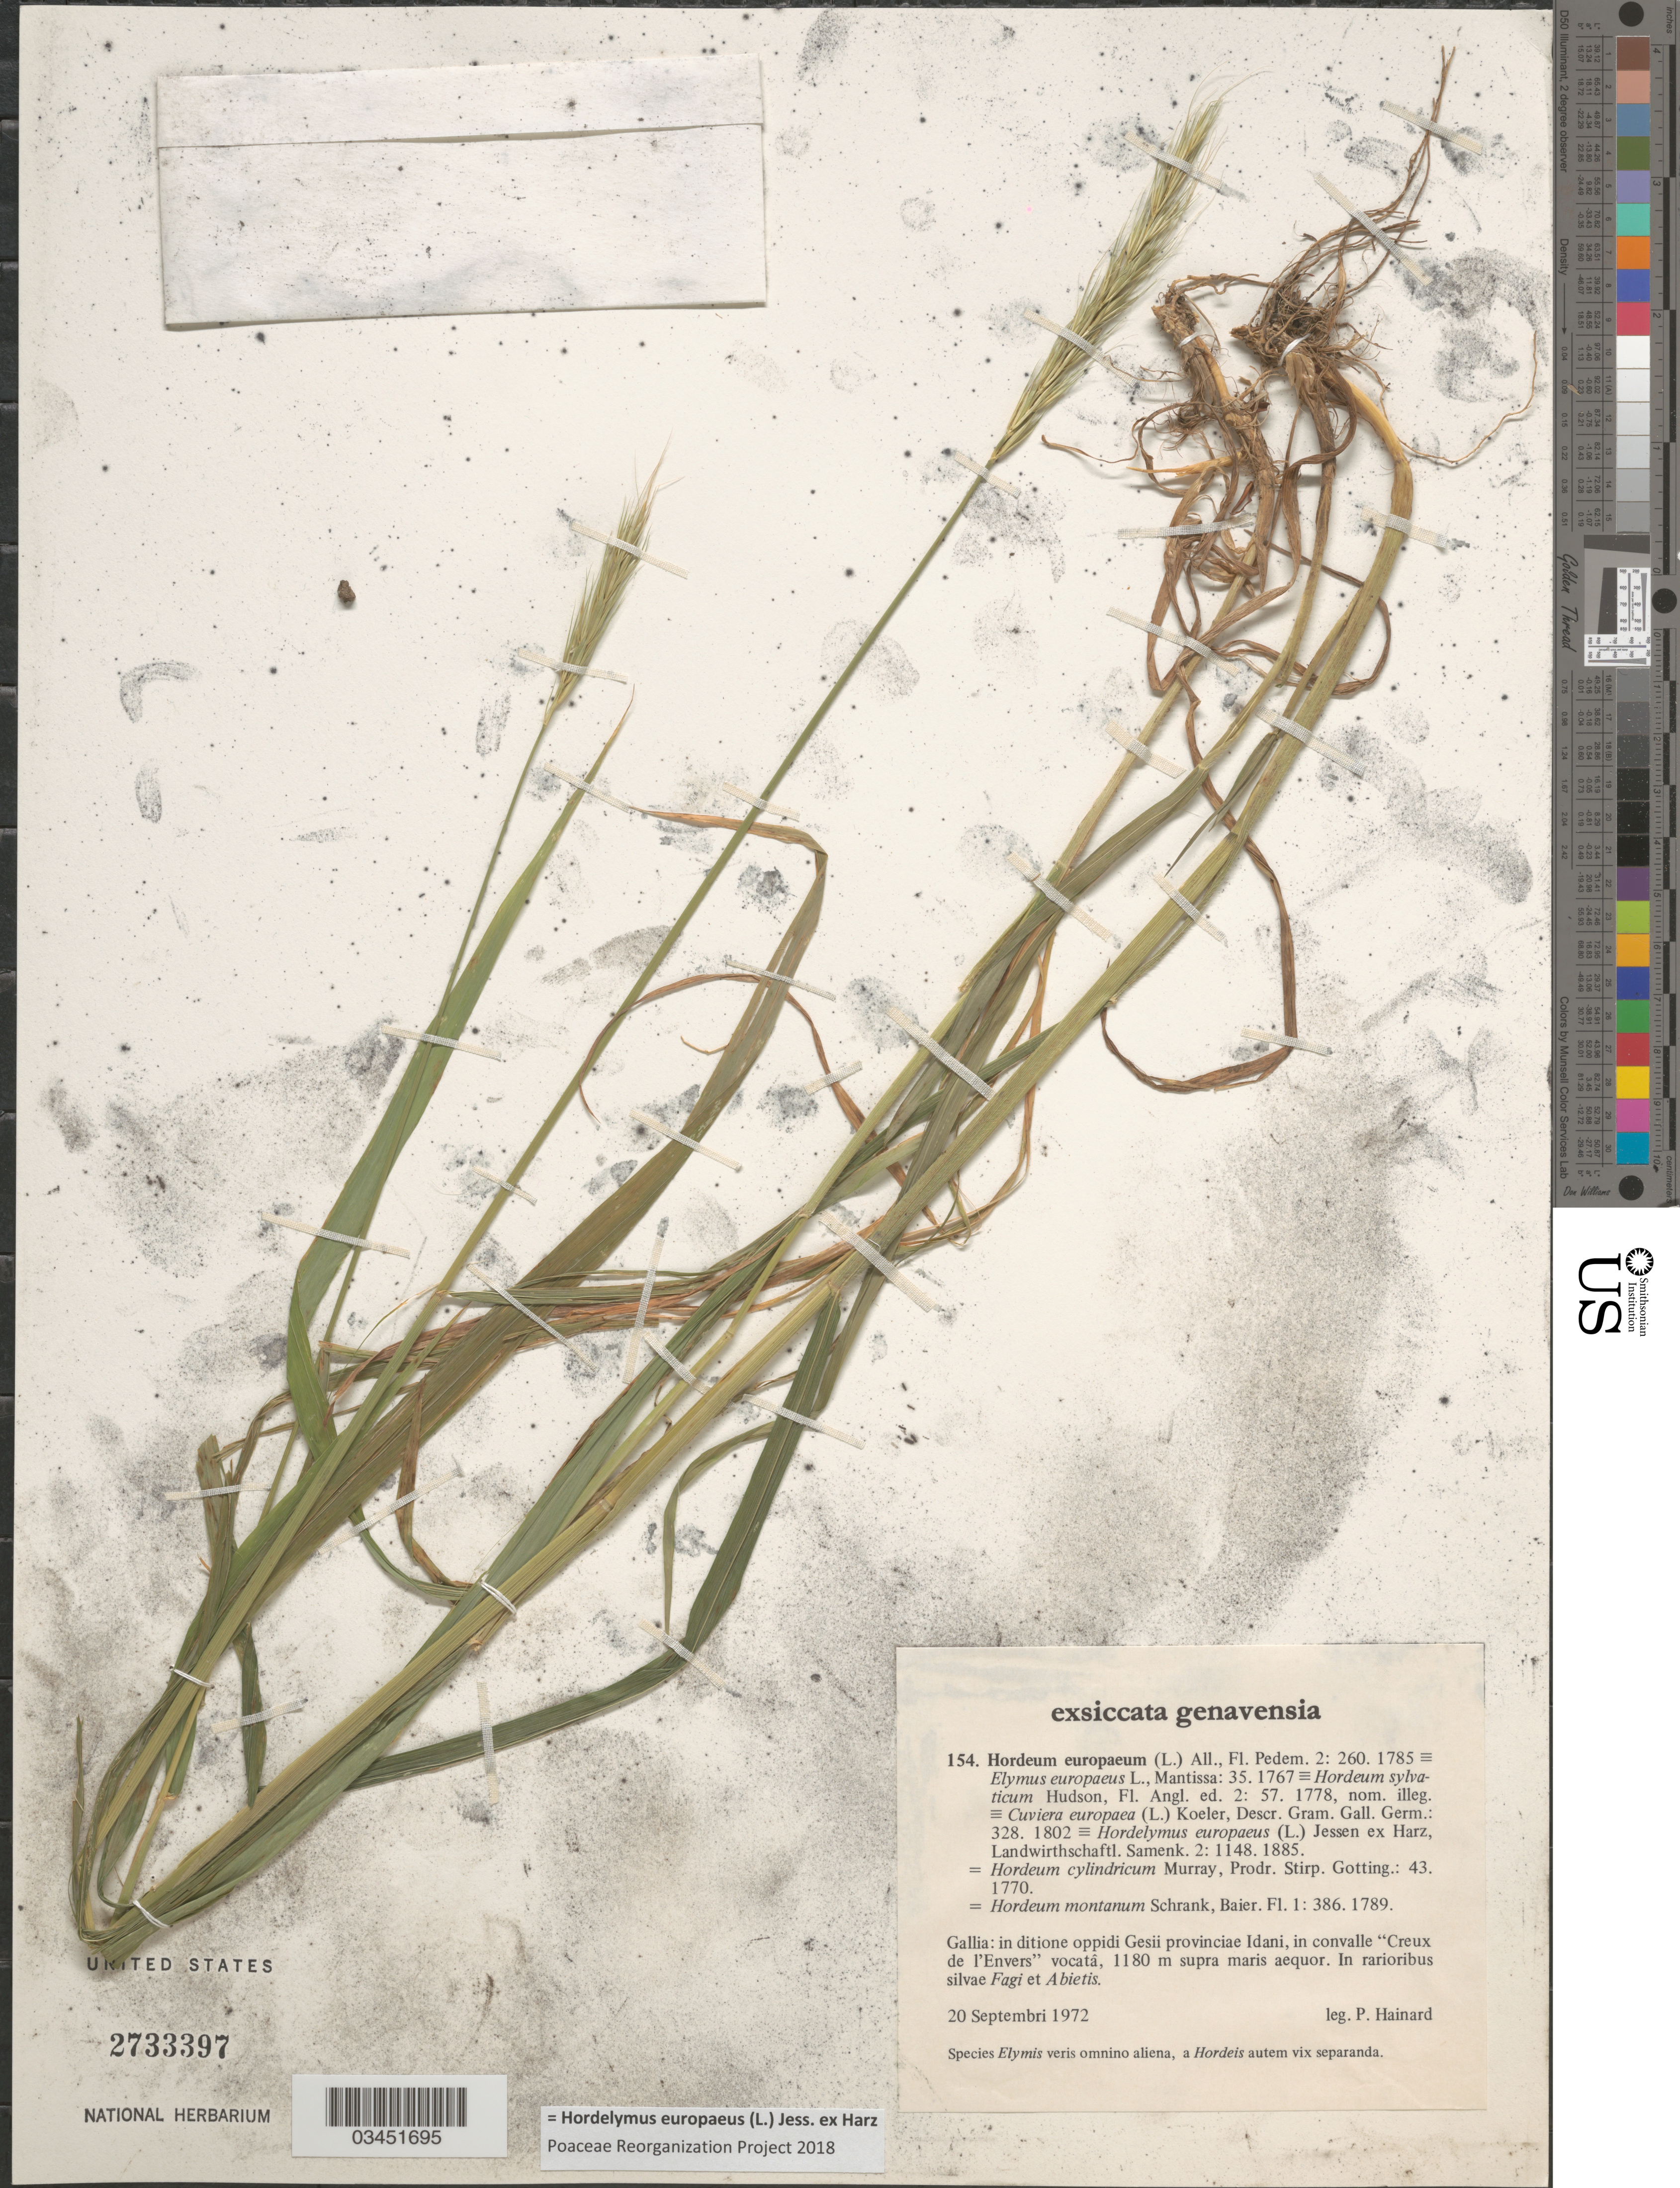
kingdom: Plantae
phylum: Tracheophyta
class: Liliopsida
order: Poales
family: Poaceae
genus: Hordelymus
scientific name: Hordelymus europaeus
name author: (L.) Jess. ex Harz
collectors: P. Hainard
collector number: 154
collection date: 1972-09-20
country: France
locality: Gallia: in ditione oppidi Gesii provinciae Idani, in convalle "Creux de l'Envers" vocatâ.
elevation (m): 1180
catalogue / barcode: US 2733397